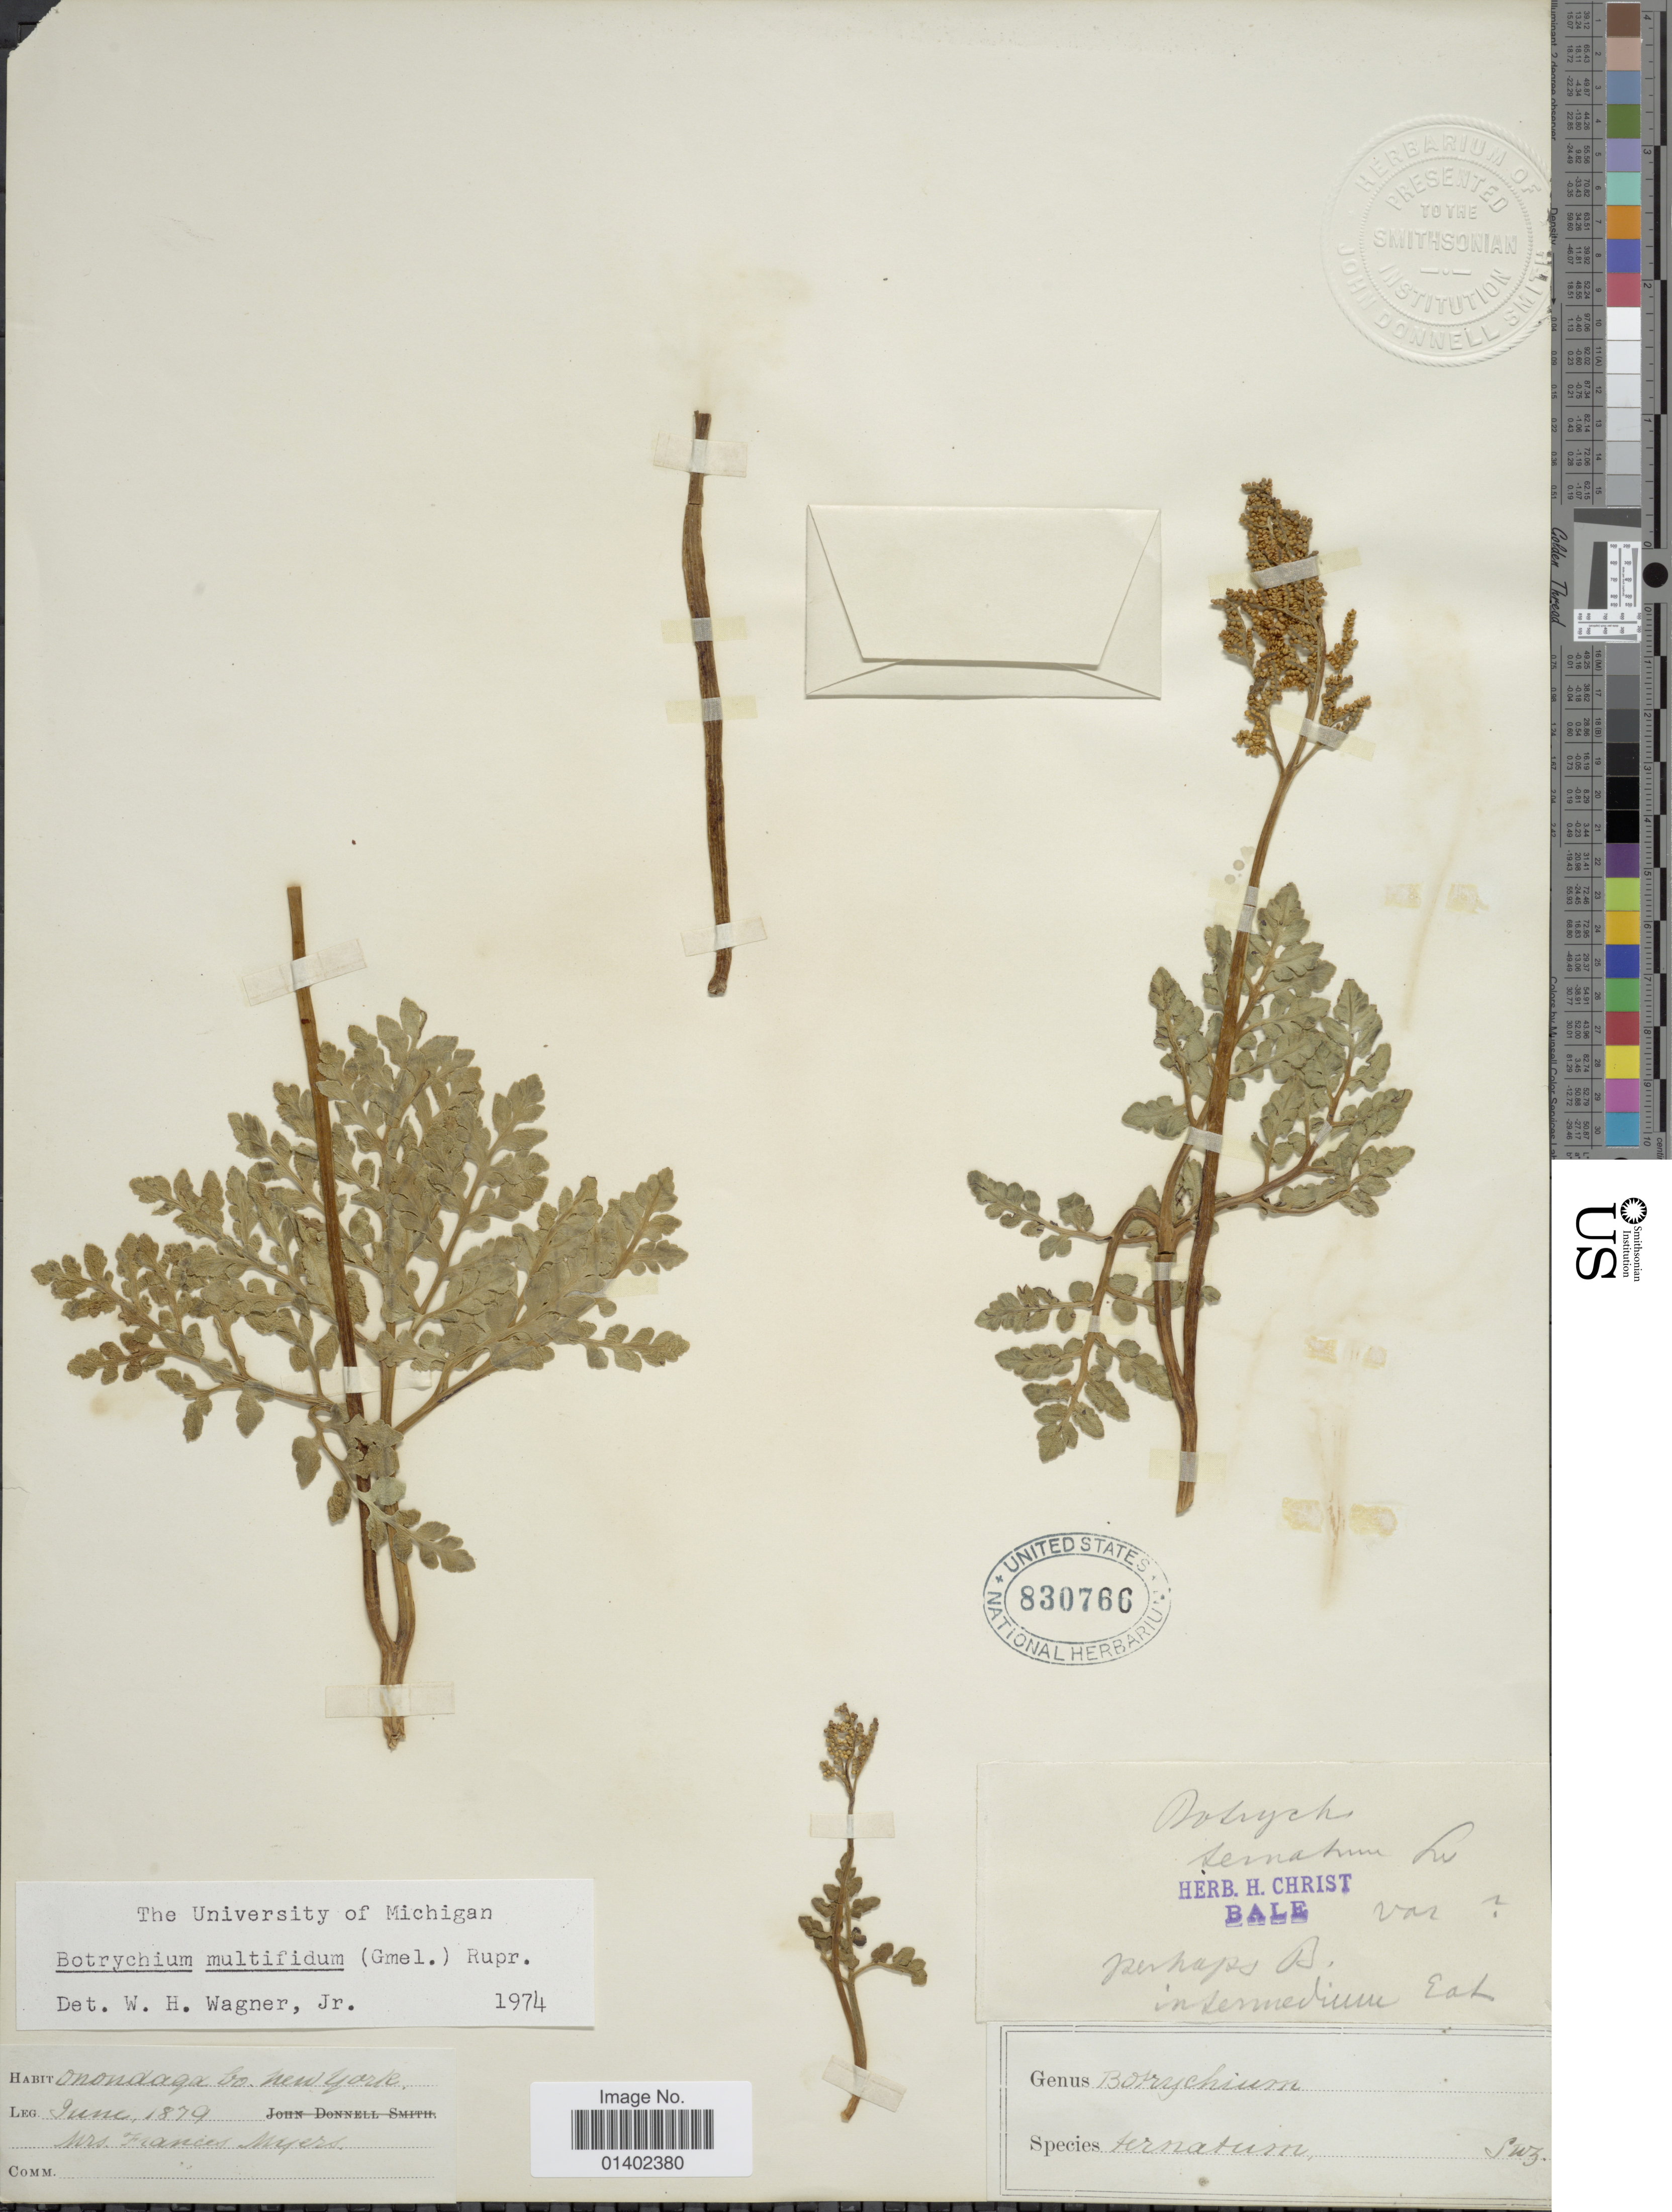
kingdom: Plantae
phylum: Tracheophyta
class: Polypodiopsida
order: Ophioglossales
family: Ophioglossaceae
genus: Botrychium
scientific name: Botrychium multifidum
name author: (J.F. Gmel.) Rupr.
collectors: F. Myers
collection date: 1879-06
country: United States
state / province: New York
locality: Onondaga Co.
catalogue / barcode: US 830766